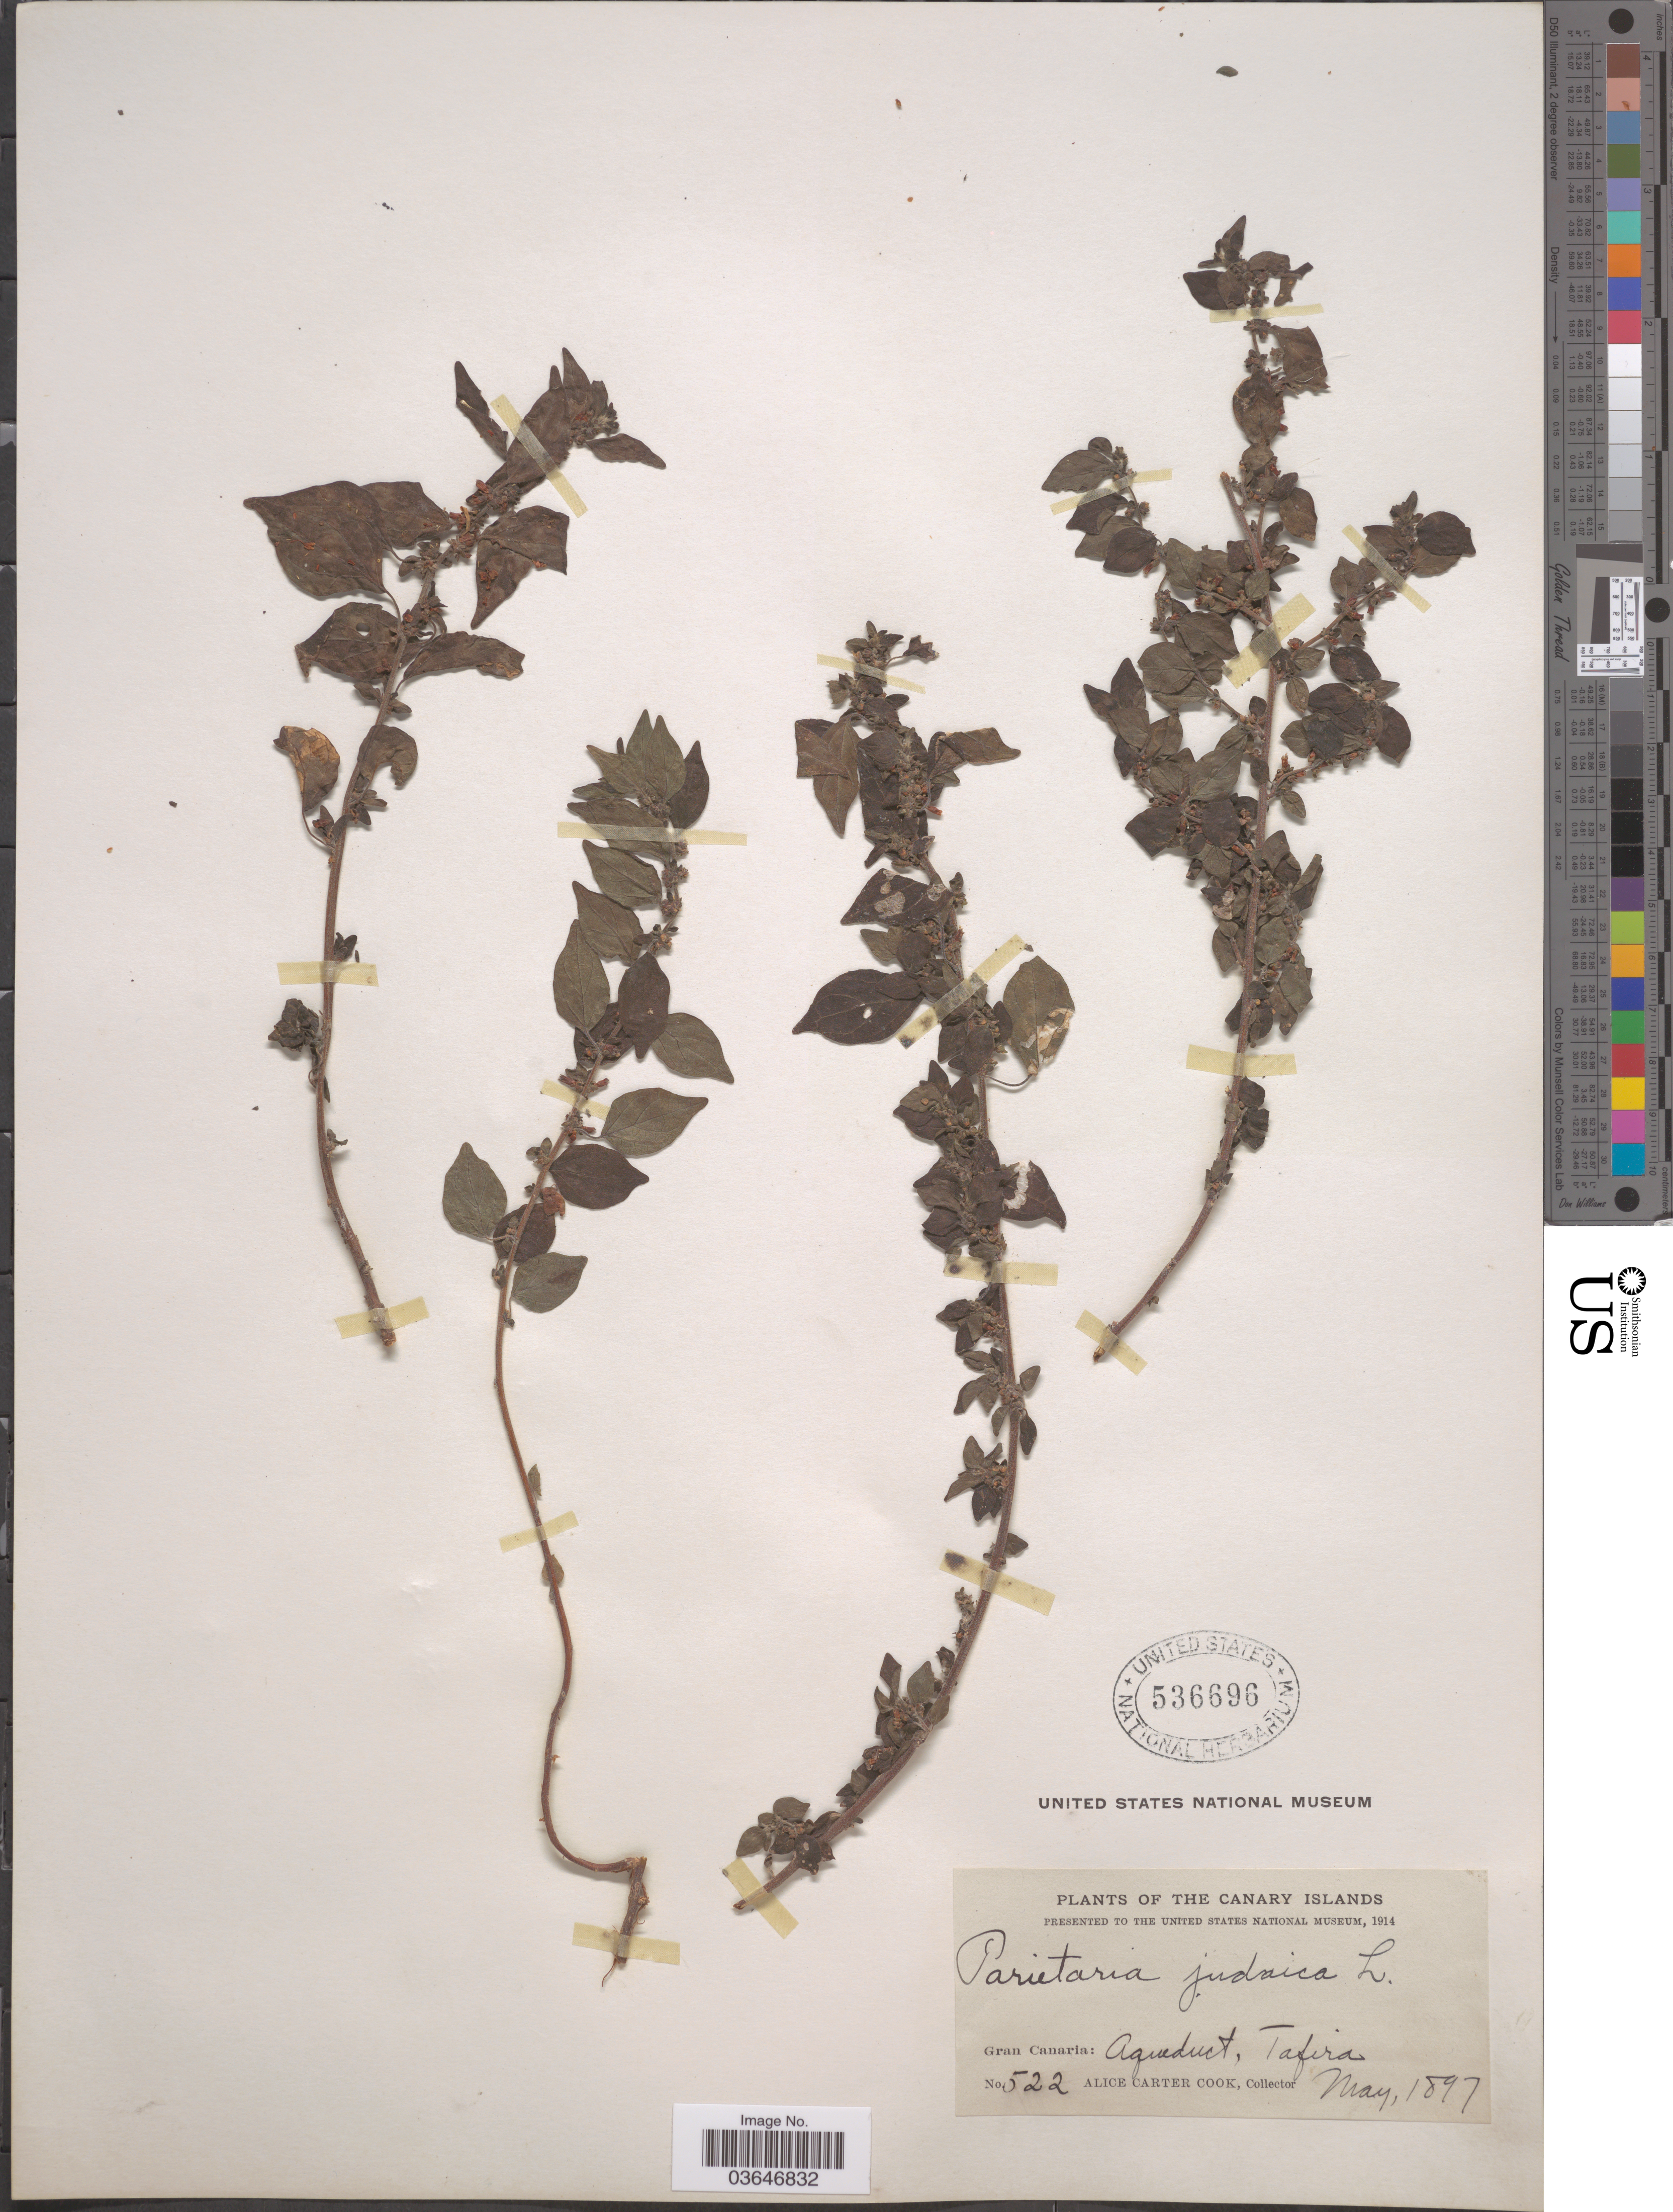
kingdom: Plantae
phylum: Tracheophyta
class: Magnoliopsida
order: Rosales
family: Urticaceae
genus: Parietaria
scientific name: Parietaria judaica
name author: L.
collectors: Alice C. Cook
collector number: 522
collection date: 1897-05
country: Spain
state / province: Canarias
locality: The Canary Islands. Gran Canaria: Aqueduct, Tafira.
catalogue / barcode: US 536696